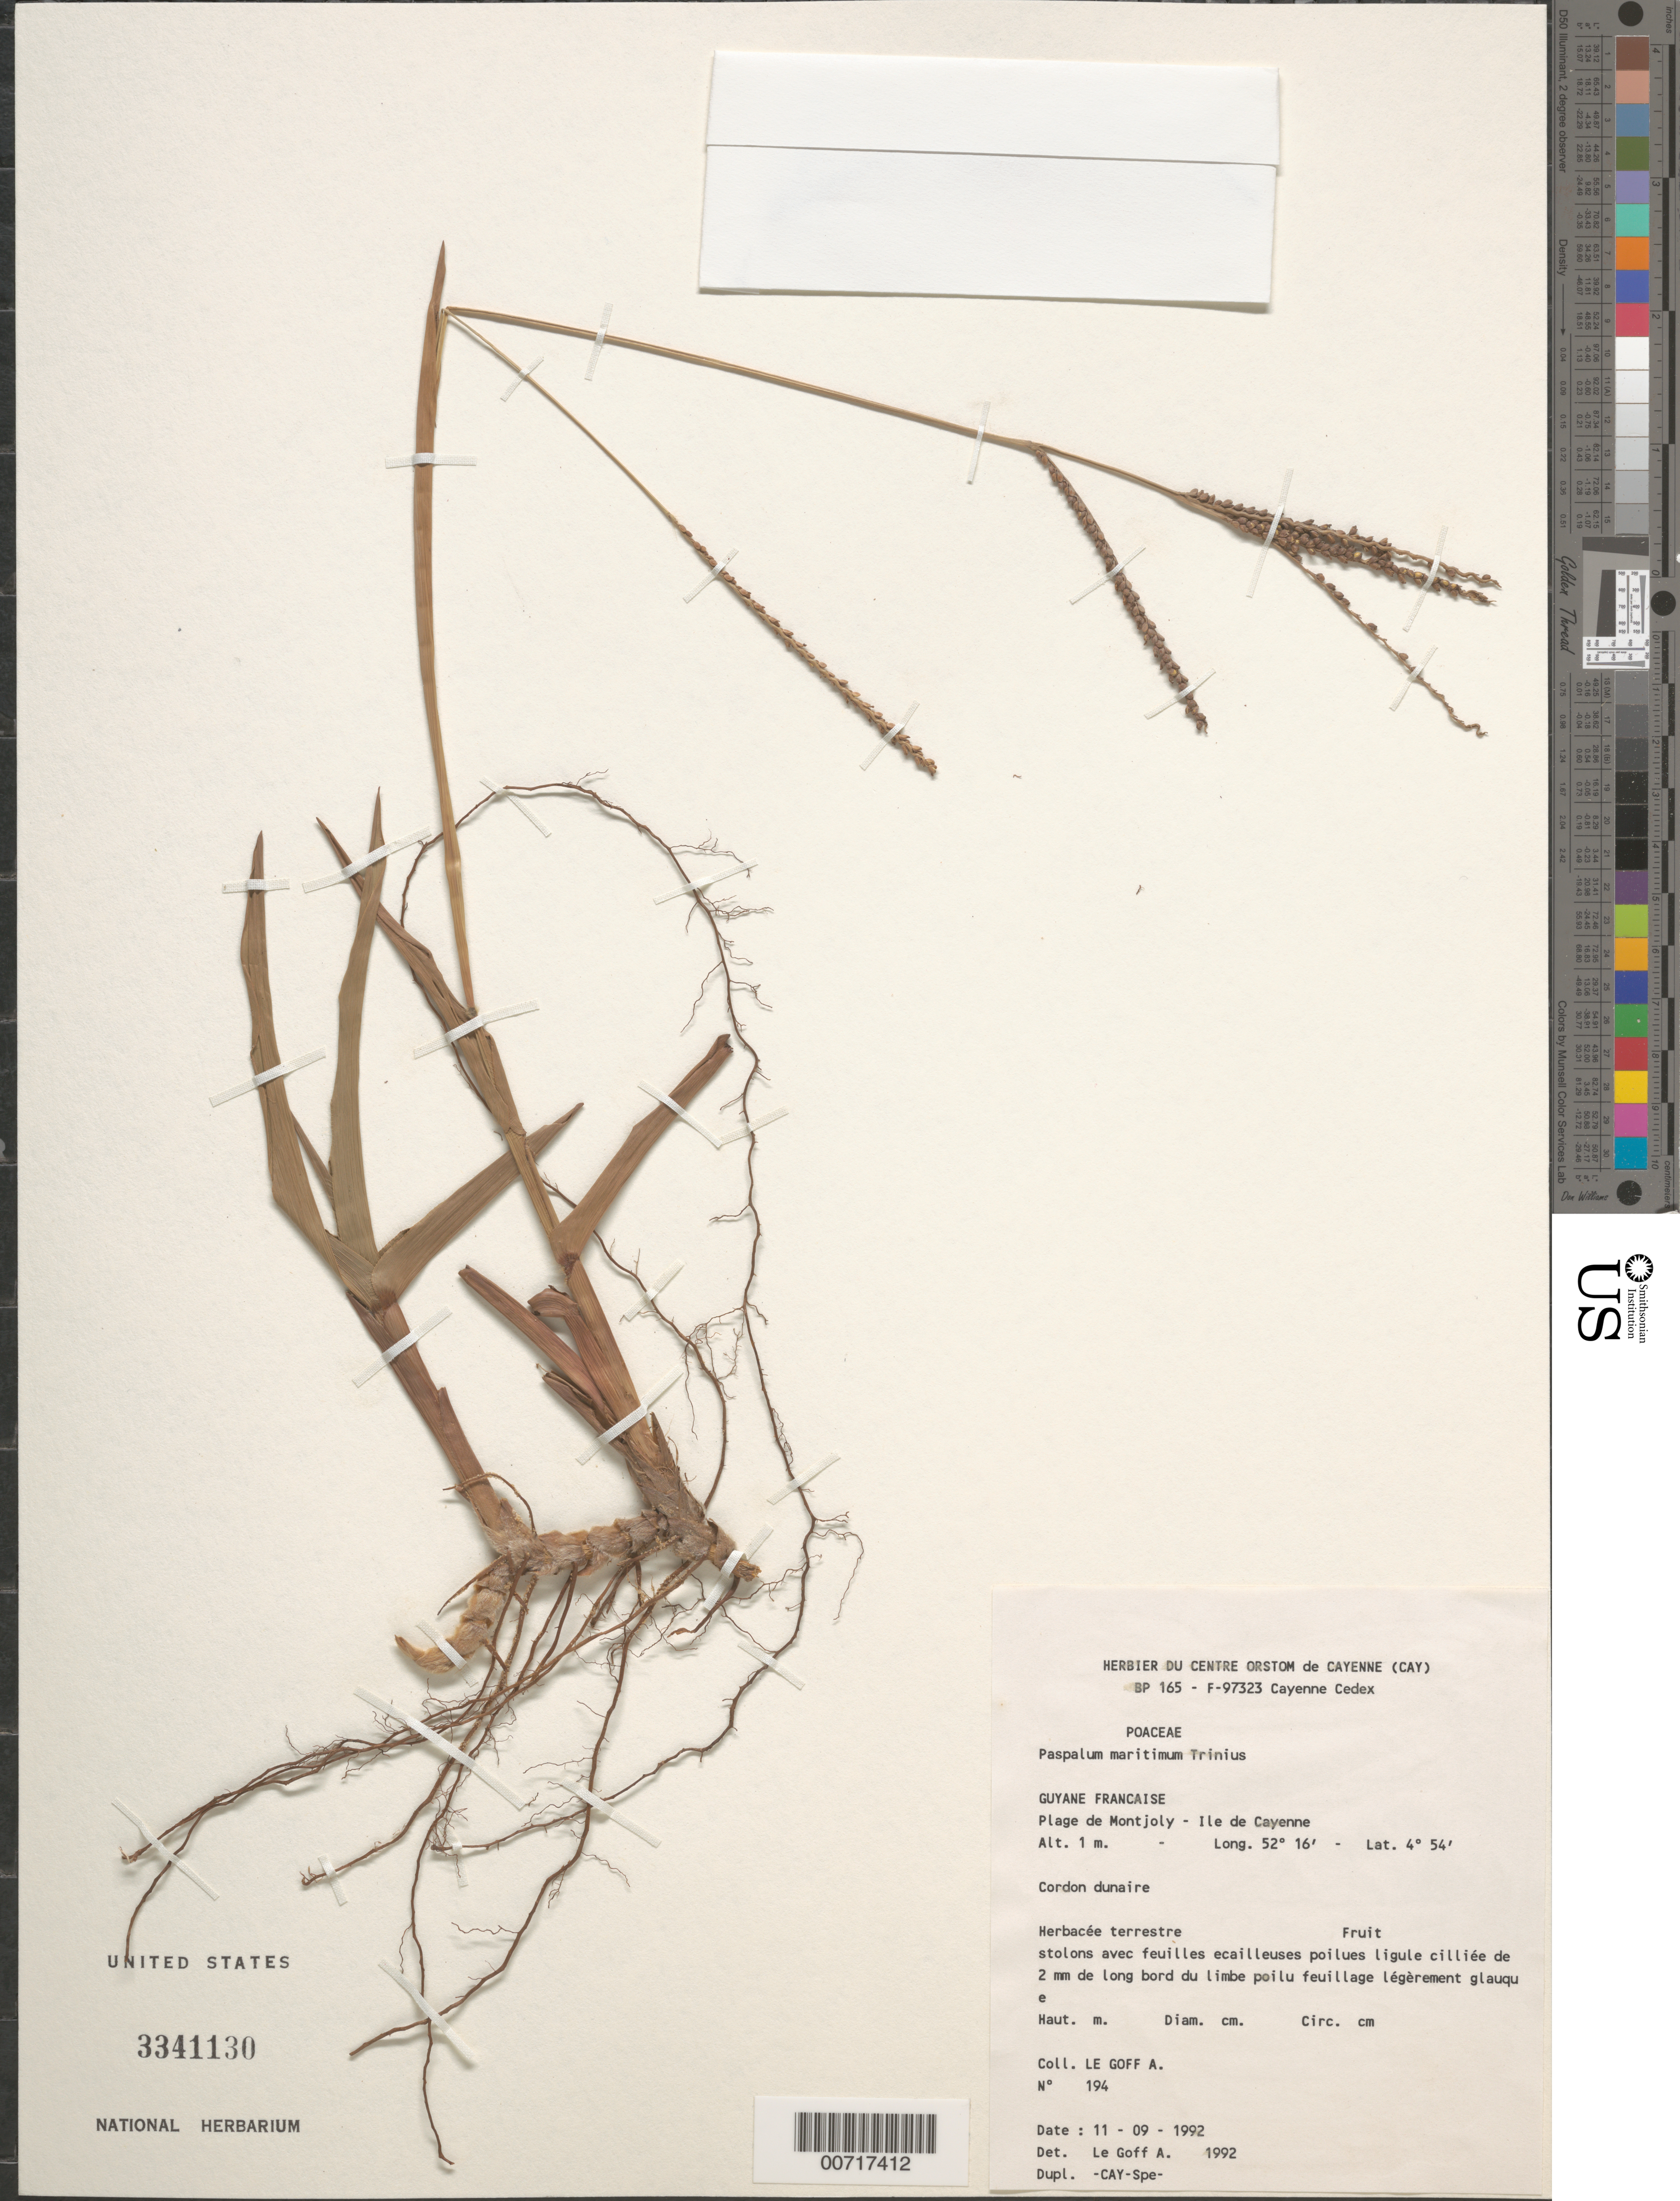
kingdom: Plantae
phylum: Tracheophyta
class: Liliopsida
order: Poales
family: Poaceae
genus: Paspalum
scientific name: Paspalum maritimum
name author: Trin.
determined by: Le Goff, A.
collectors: A. Le Goff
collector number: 194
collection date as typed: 11-Sep-92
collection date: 1992-09-11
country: French Guiana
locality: Plage de Montjoly, Ile de Cayenne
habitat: Cordon dunaire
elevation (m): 1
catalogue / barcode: US 3341130